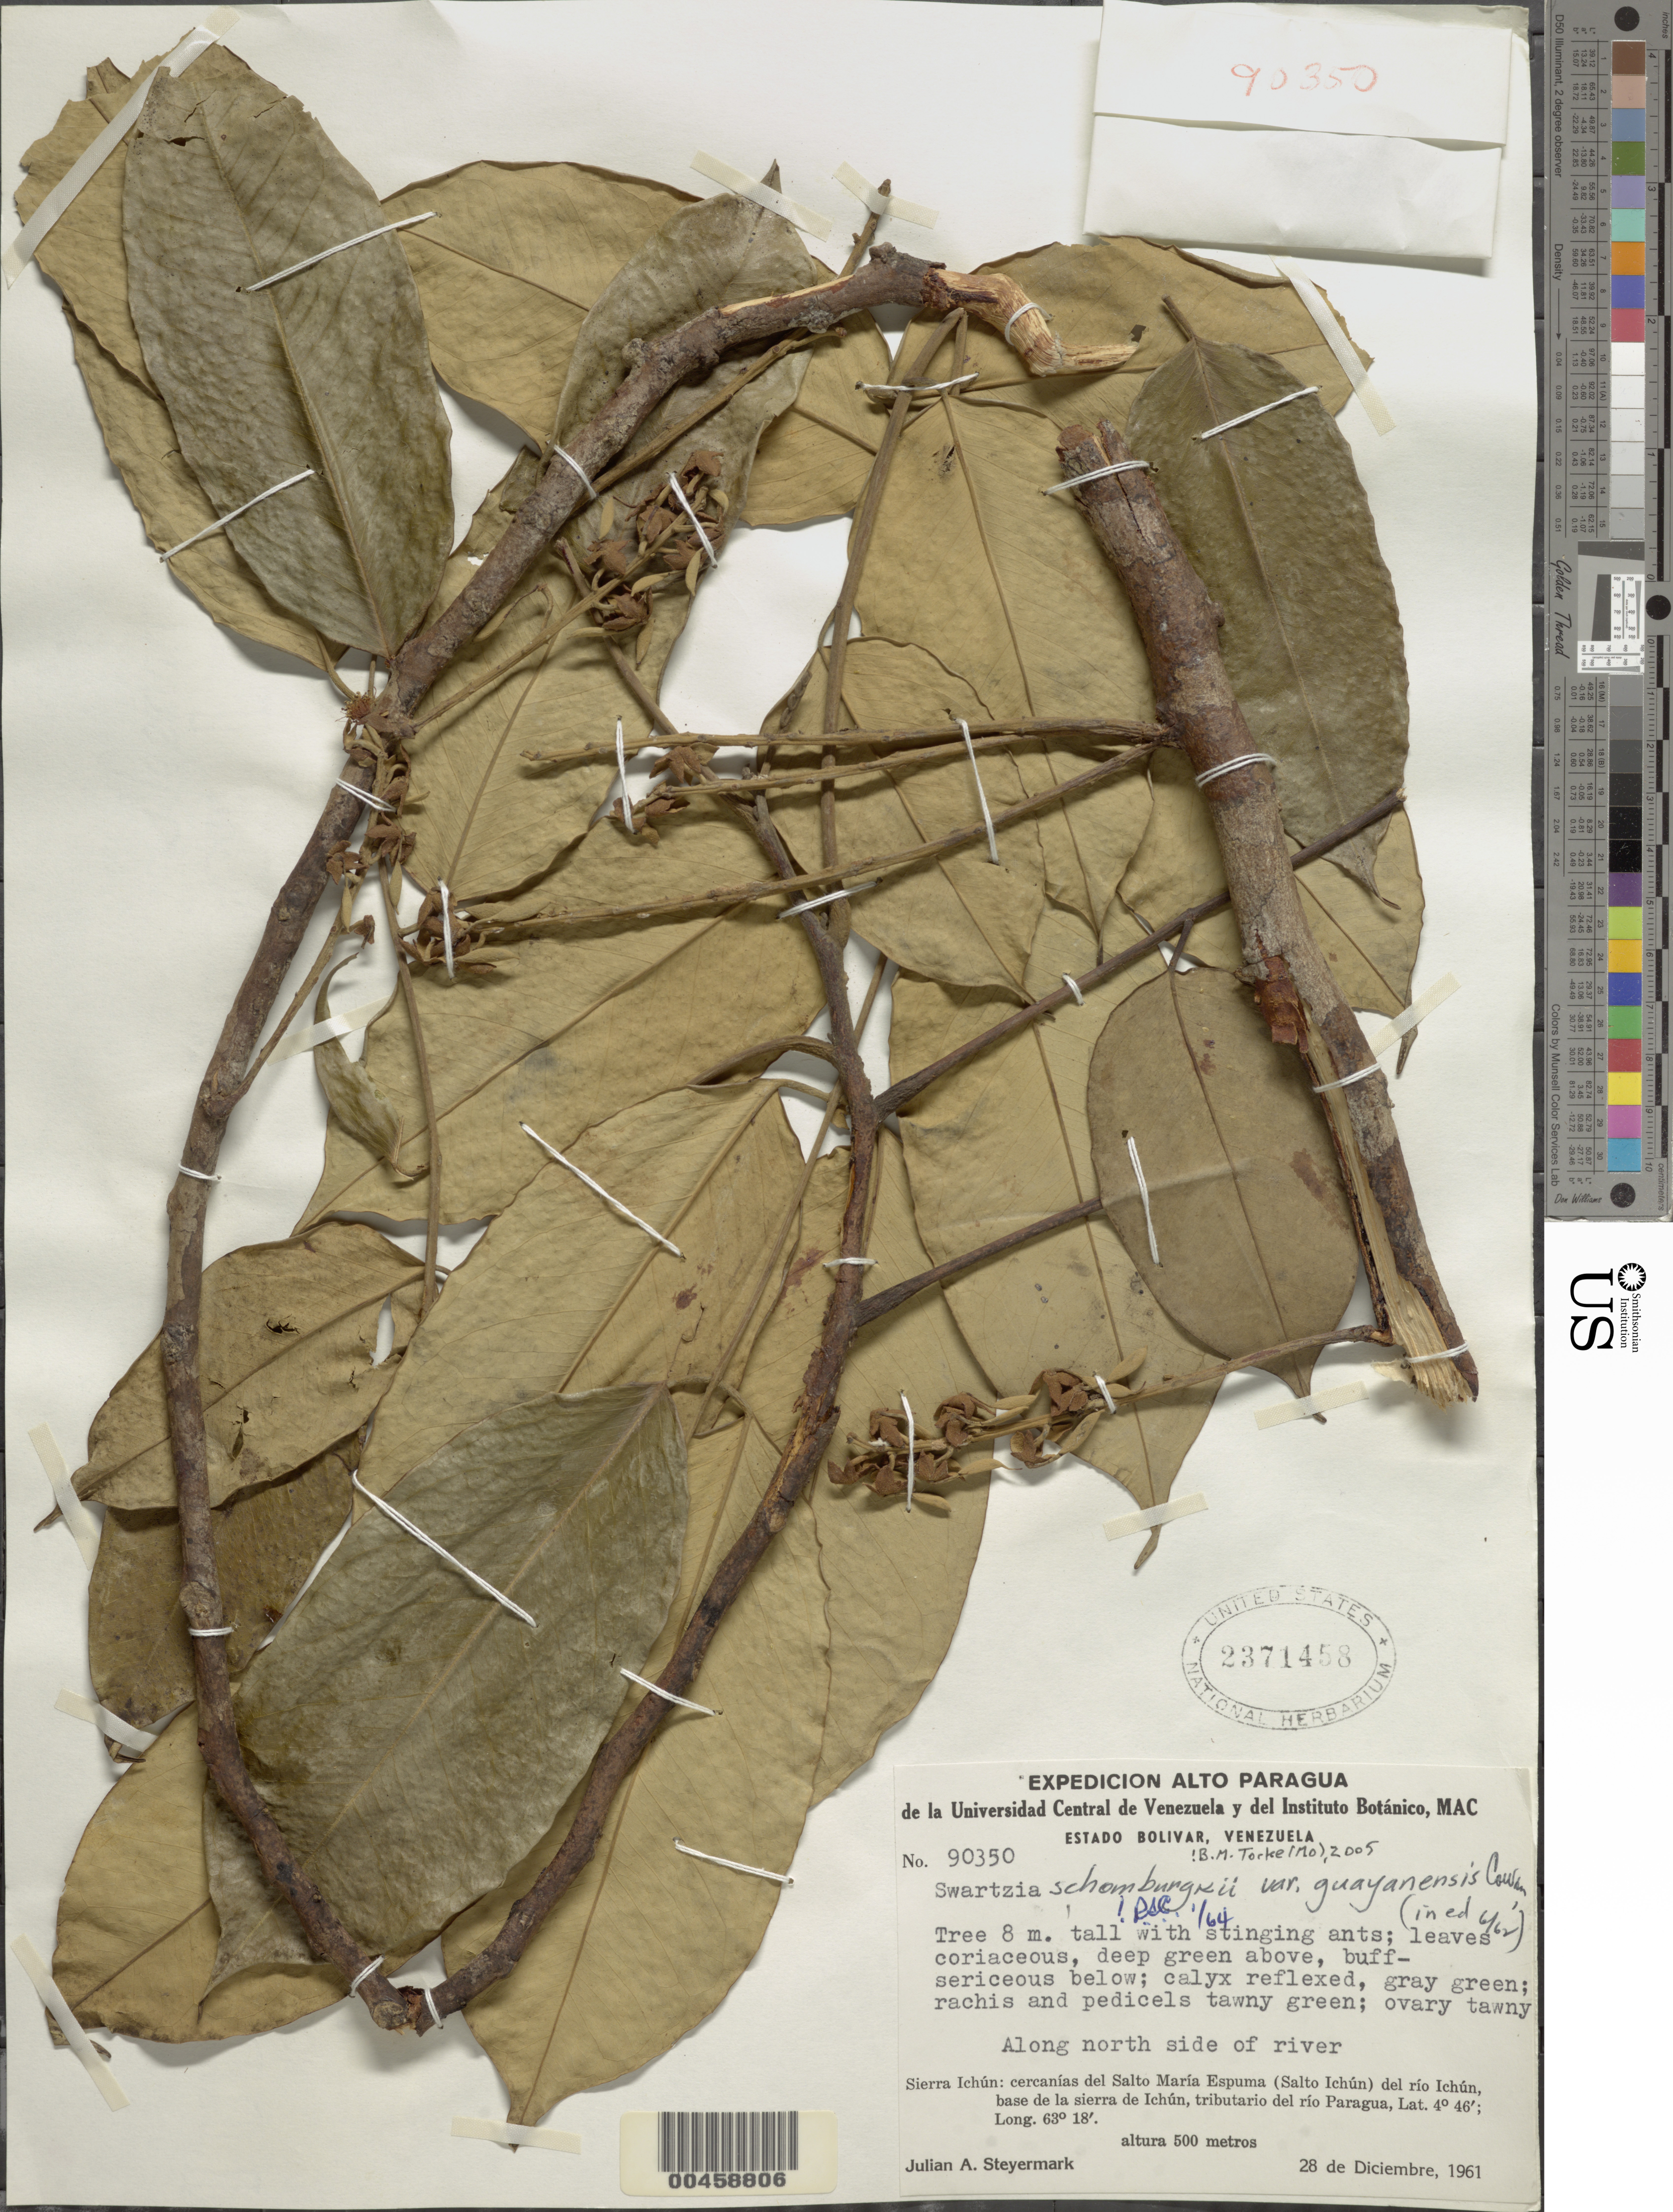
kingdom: Plantae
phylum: Tracheophyta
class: Magnoliopsida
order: Fabales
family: Fabaceae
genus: Swartzia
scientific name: Swartzia schomburgkii var. guayanensis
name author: R.S. Cowan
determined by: Cowan, R. S.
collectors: J. Steyermark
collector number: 90350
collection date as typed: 28 Dec 1961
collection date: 1961-12-28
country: Venezuela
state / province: Bolivar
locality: Sierra inchun; cercanias del salto maria espuma (salto ichun) del rio ichun, base de la sierra de ichun; trib. del rio paragua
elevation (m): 500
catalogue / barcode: US 2371458